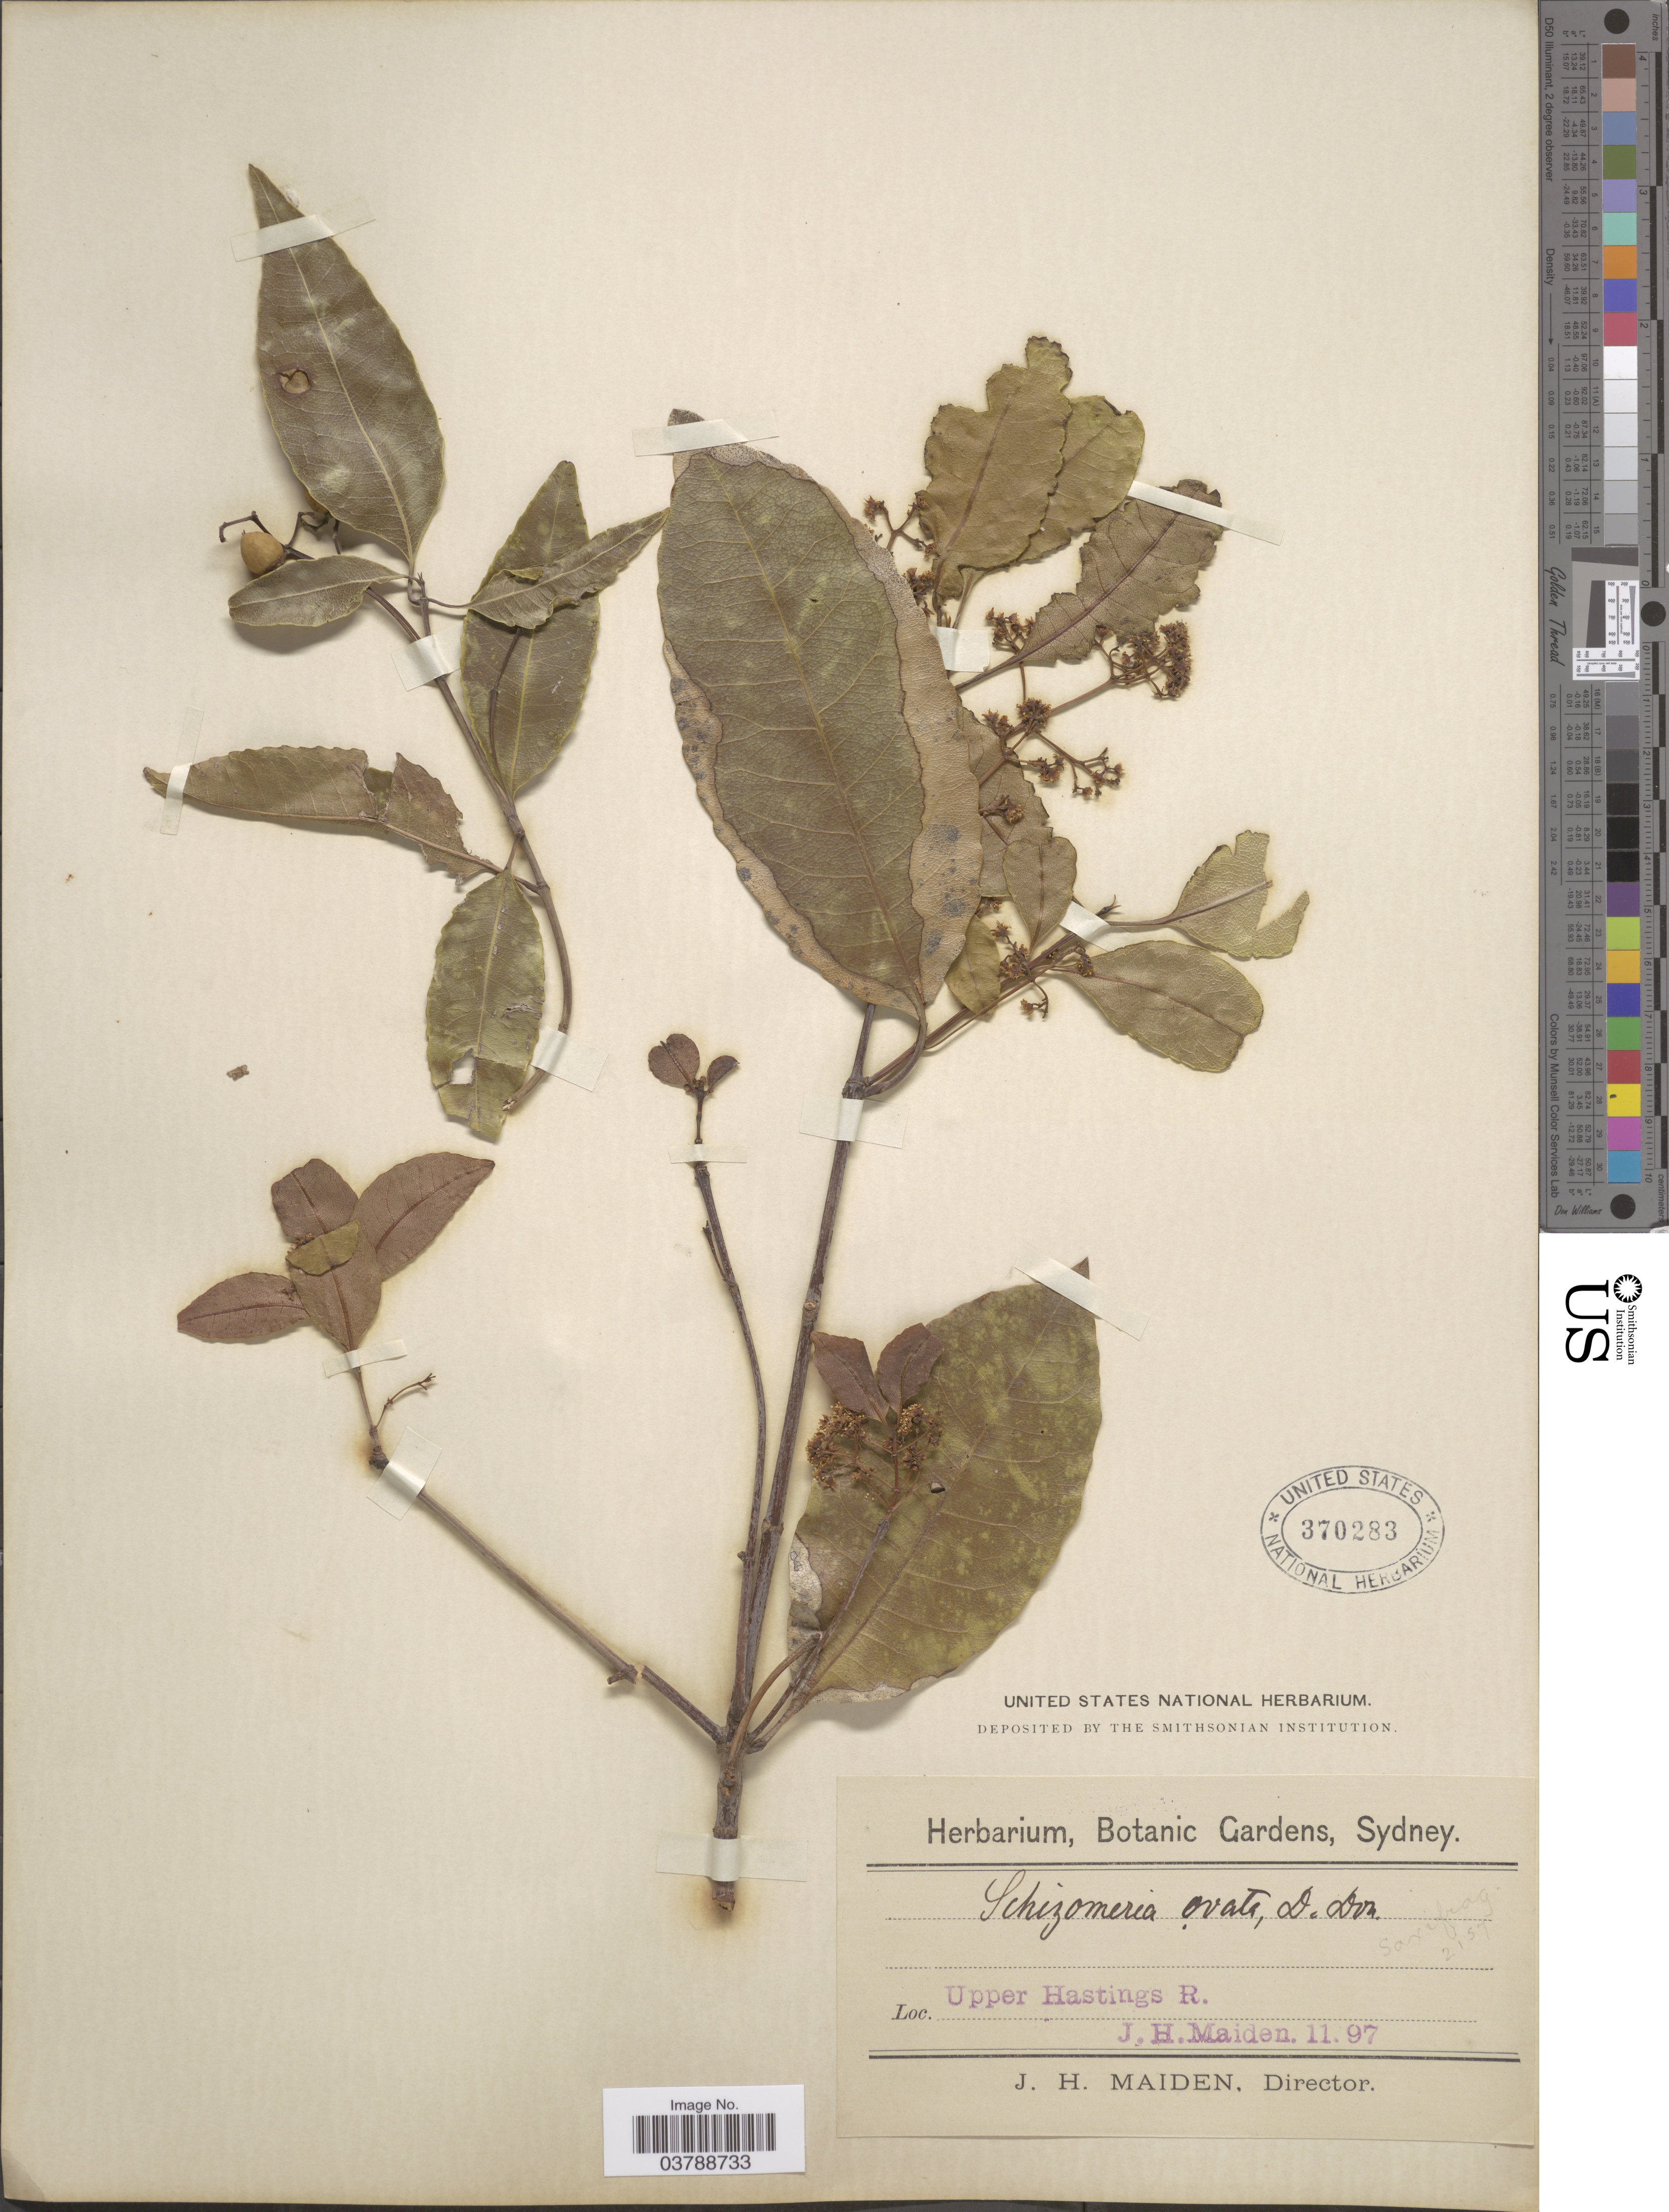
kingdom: Plantae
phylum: Tracheophyta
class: Magnoliopsida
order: Oxalidales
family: Cunoniaceae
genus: Schizomeria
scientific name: Schizomeria ovata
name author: D. Don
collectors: J. Maiden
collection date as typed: Transcribed d/m/y: /11/97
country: Australia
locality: Upper Hastings R.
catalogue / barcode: US 370283